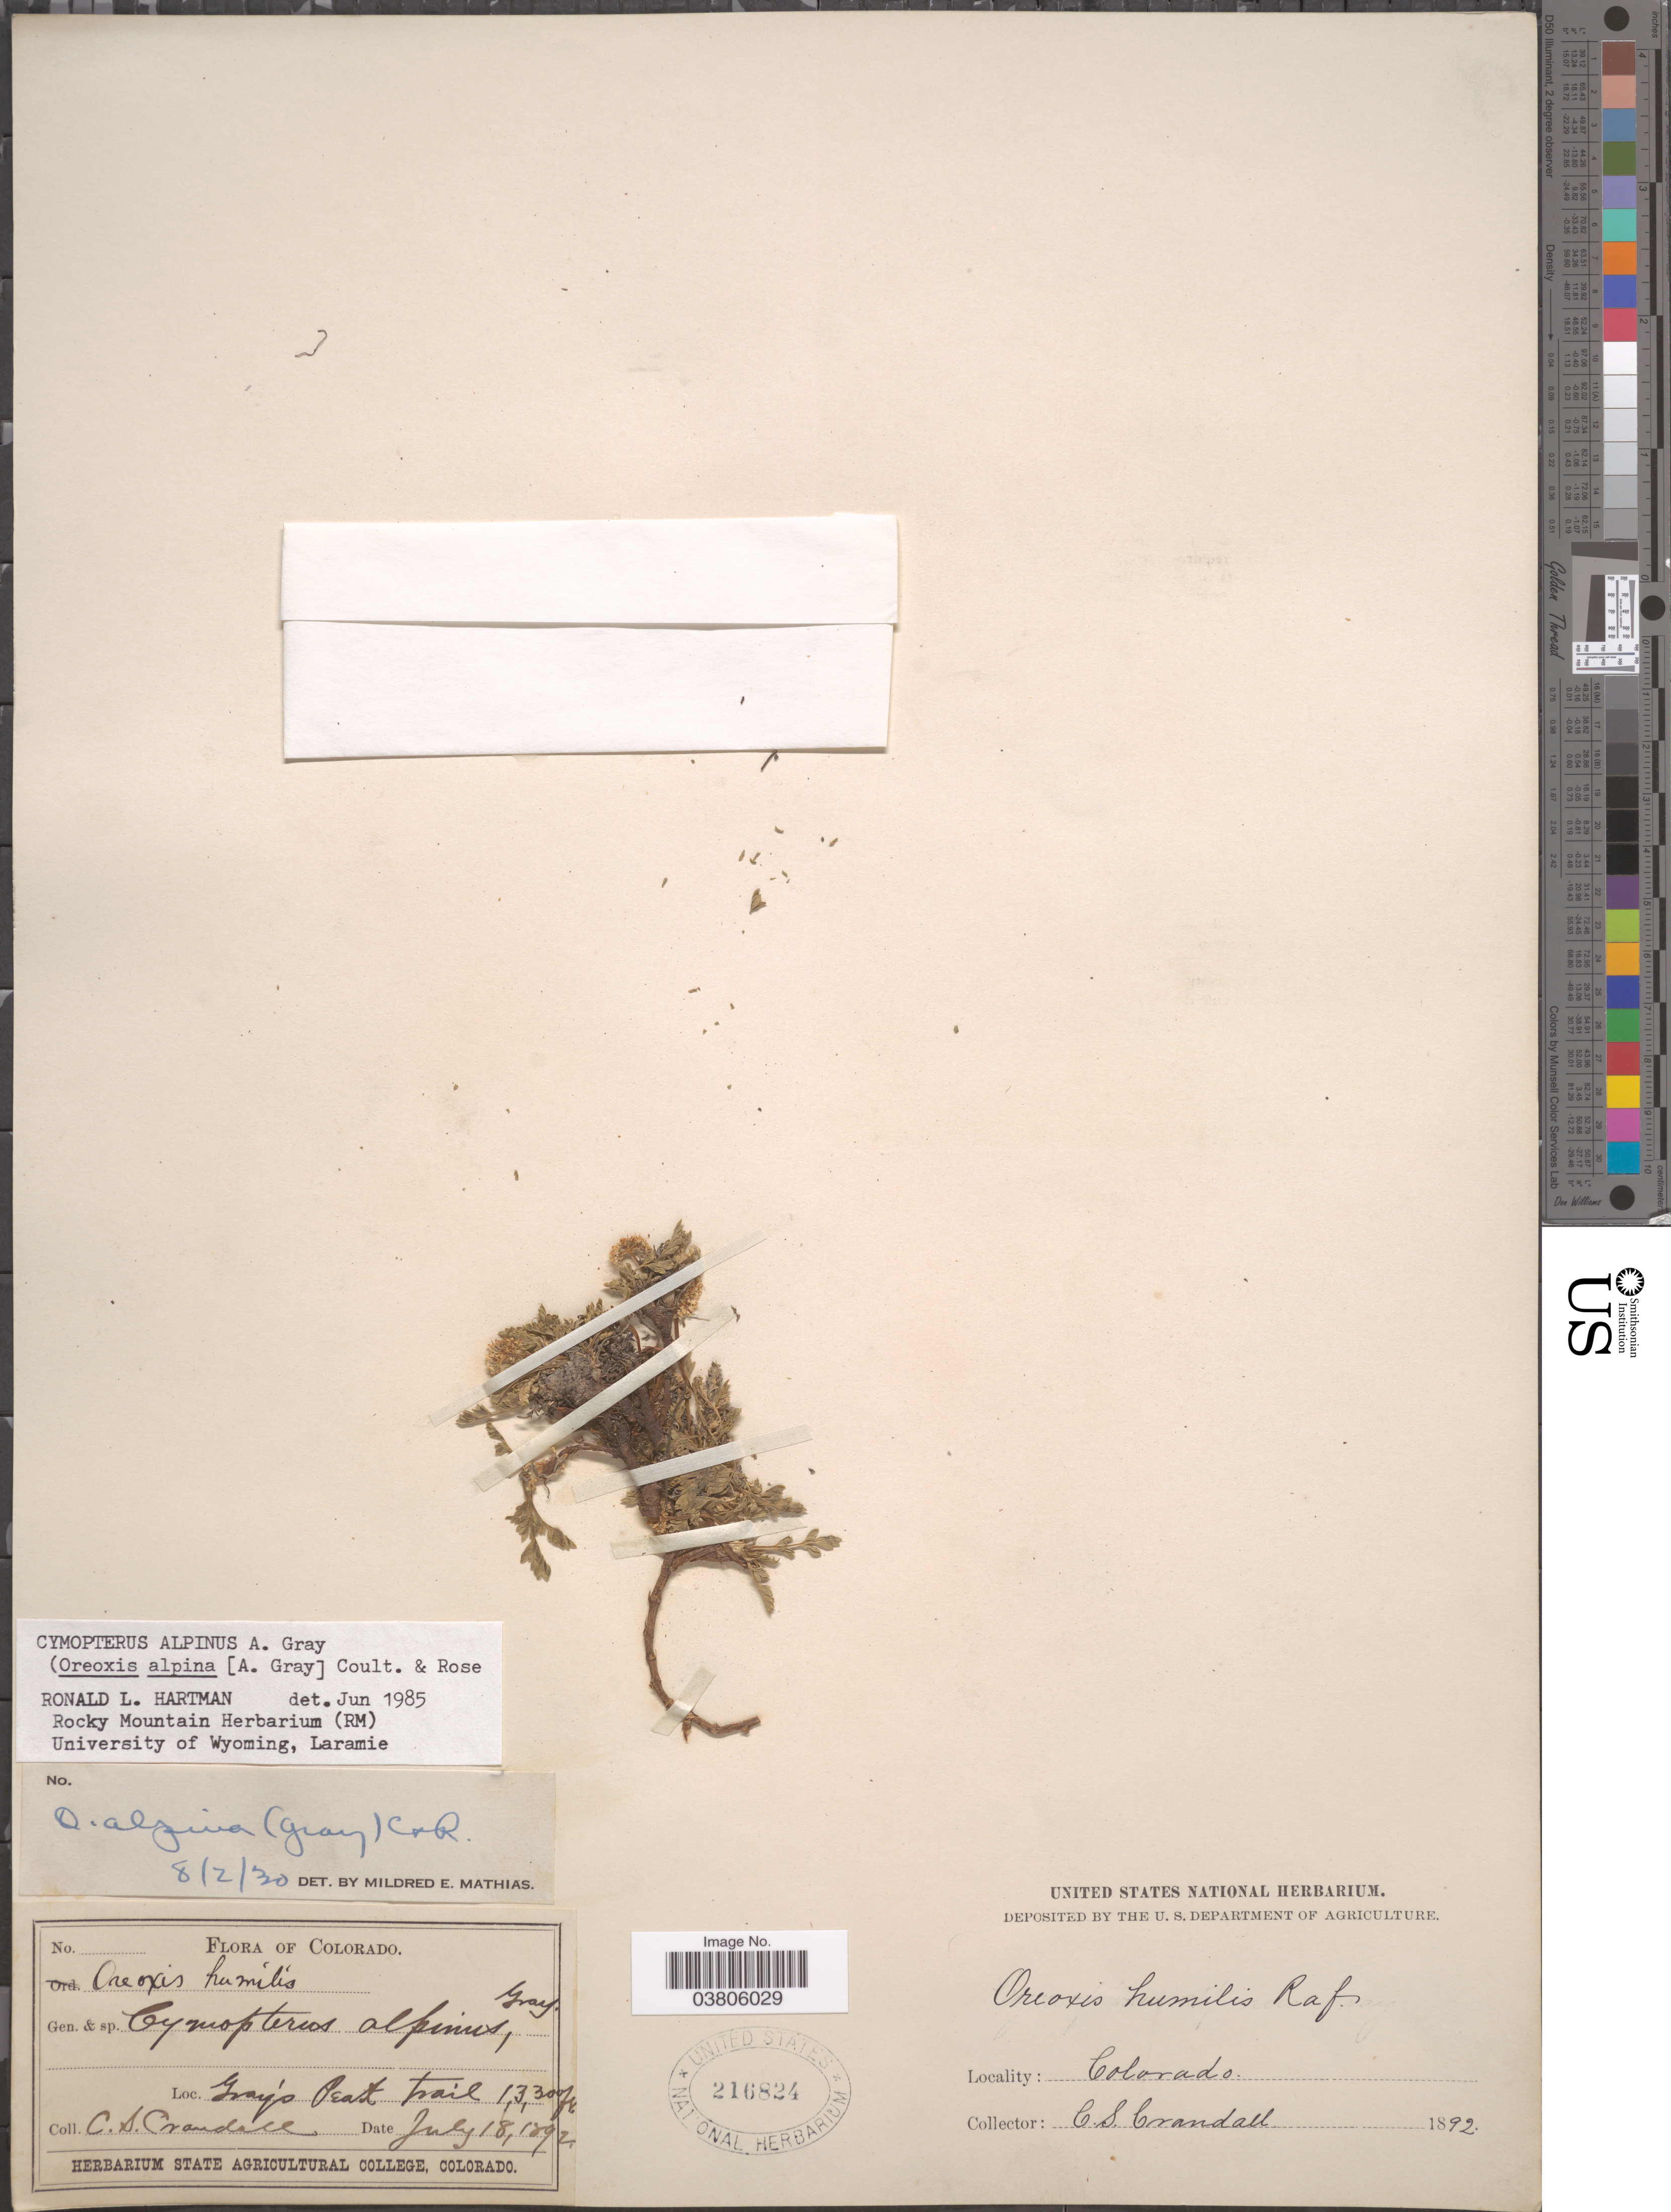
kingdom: Plantae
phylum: Tracheophyta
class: Magnoliopsida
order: Apiales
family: Apiaceae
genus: Cymopterus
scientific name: Cymopterus alpinus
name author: A. Gray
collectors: C. Crandall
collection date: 1892-07-18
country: United States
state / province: Colorado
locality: Gray's Peak trail.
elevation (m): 4054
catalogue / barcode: US 216824